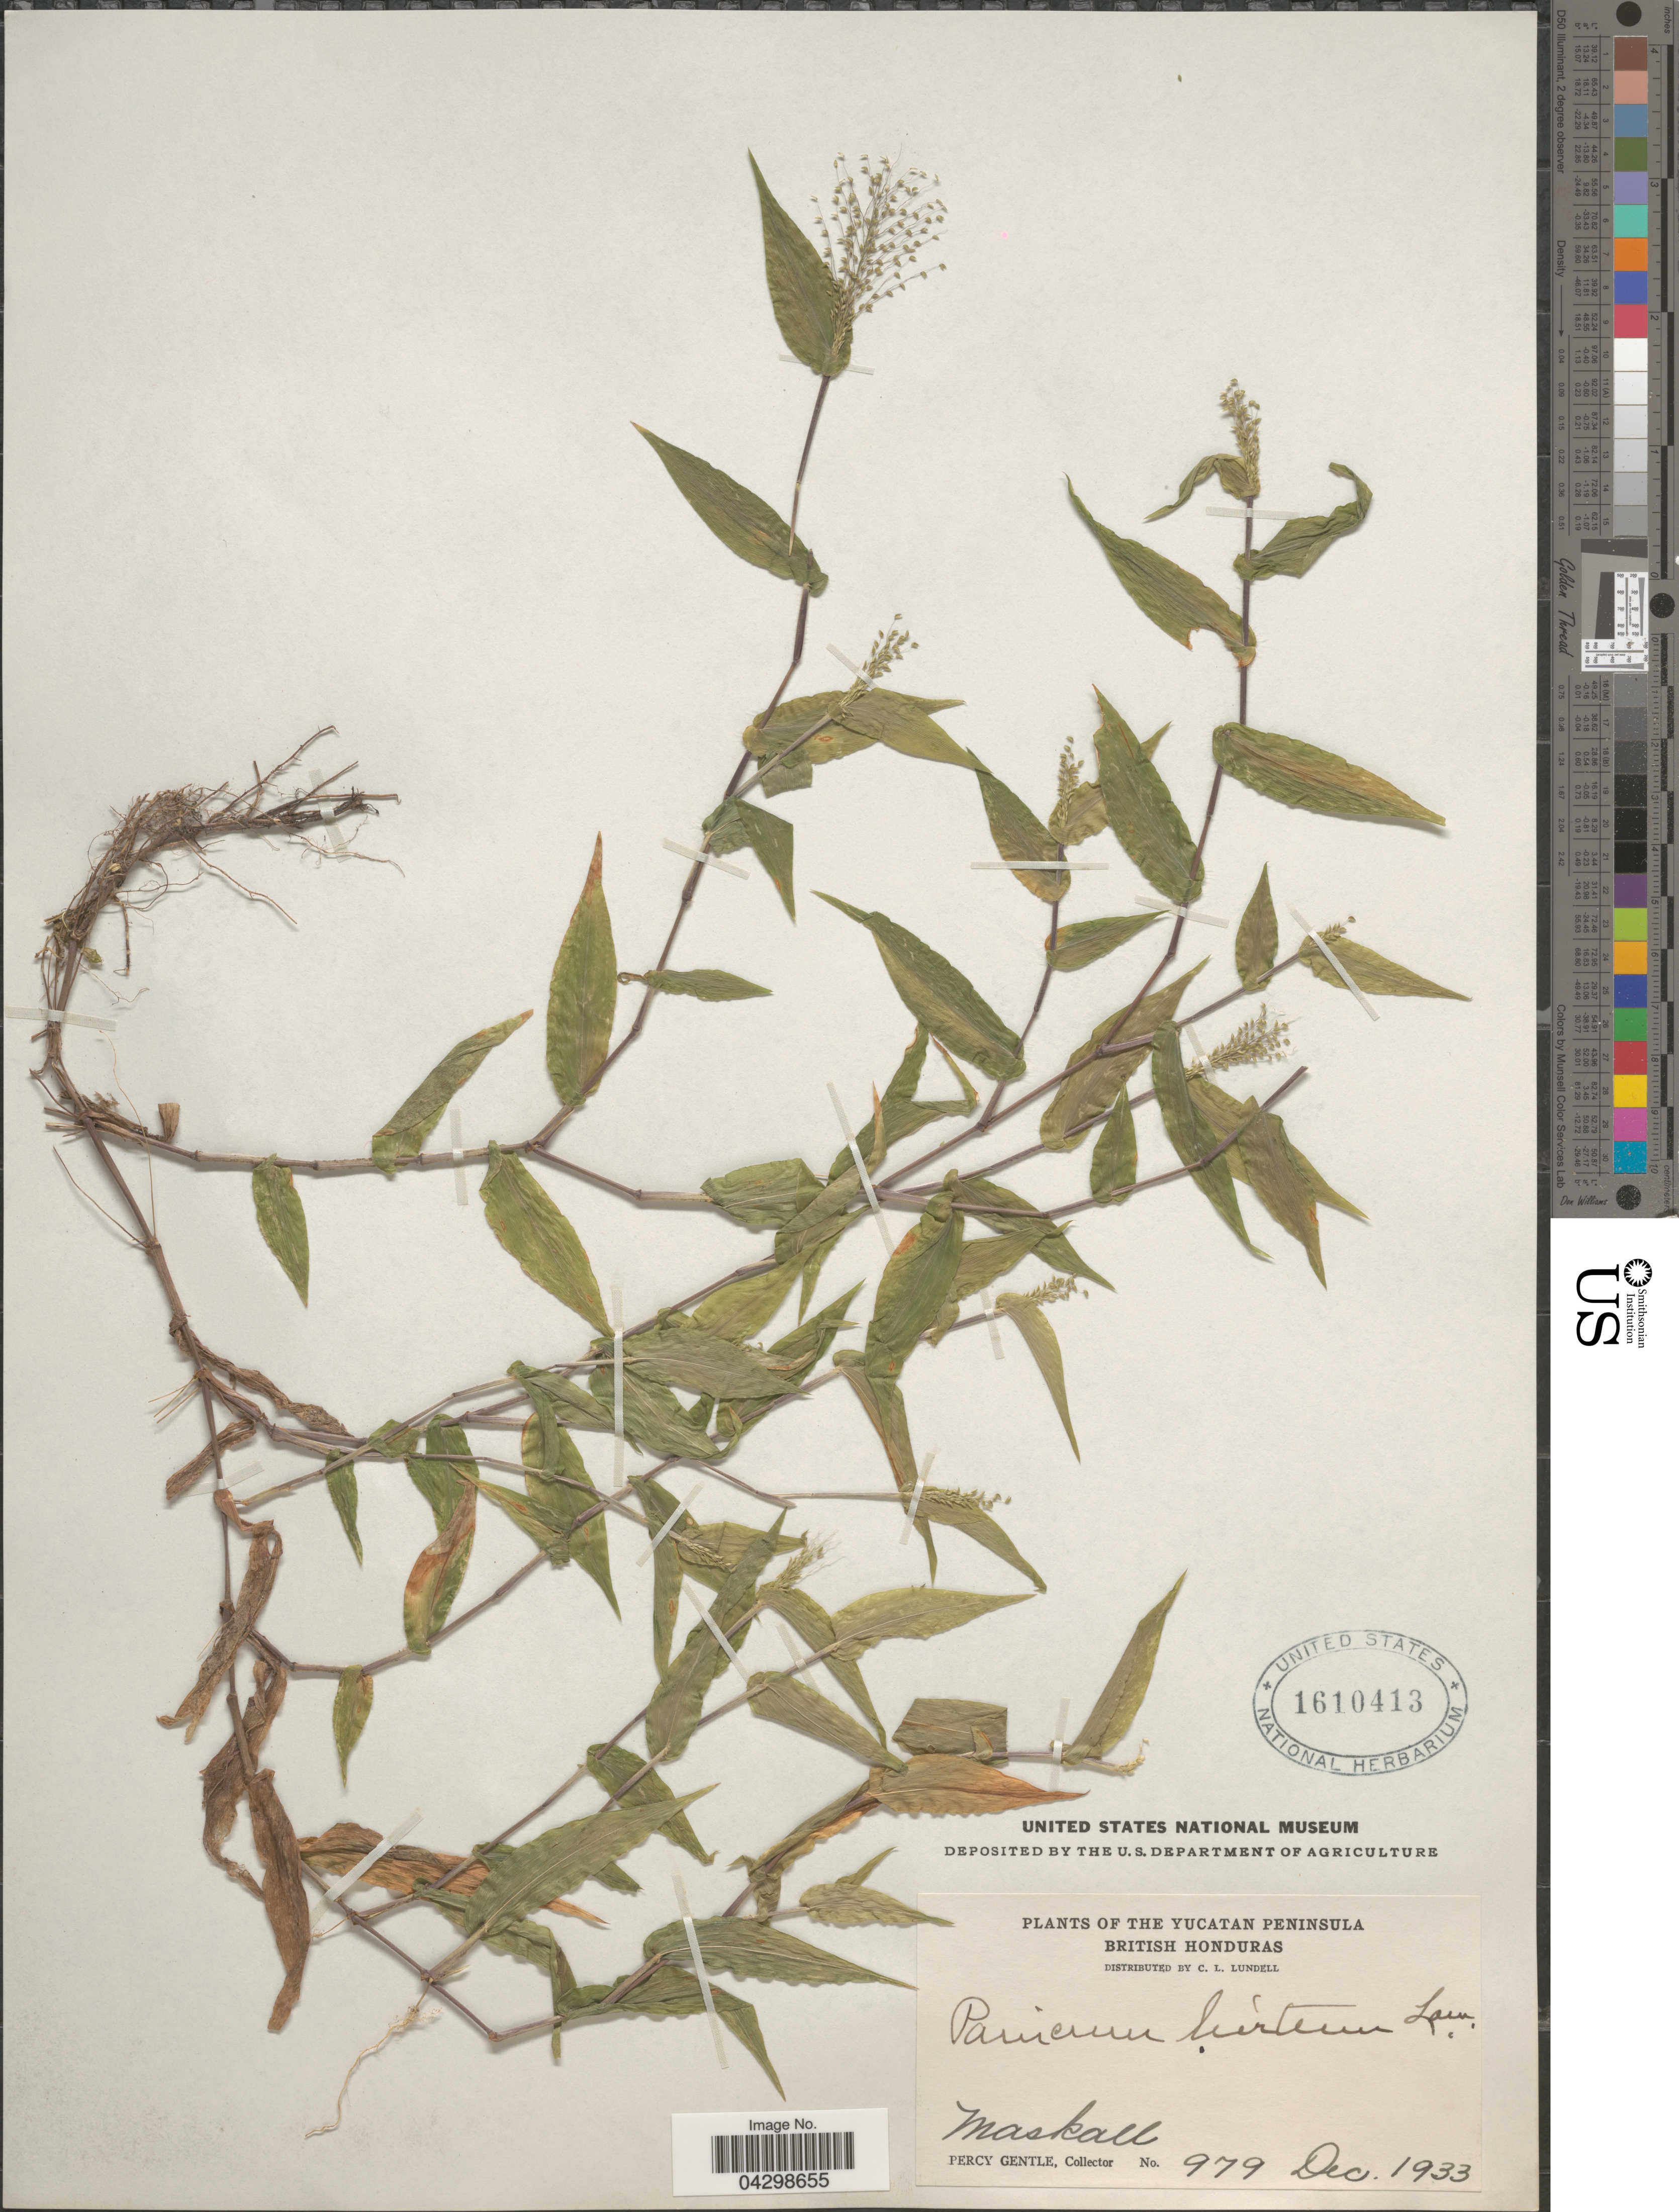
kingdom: Plantae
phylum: Tracheophyta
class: Liliopsida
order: Poales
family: Poaceae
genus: Panicum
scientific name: Panicum hirtum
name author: Lam.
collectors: P. H. Gentle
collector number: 979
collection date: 1933-12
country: Belize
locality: The Yucatan Peninsula. British Honduras. Maskall.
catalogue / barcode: US 1610413